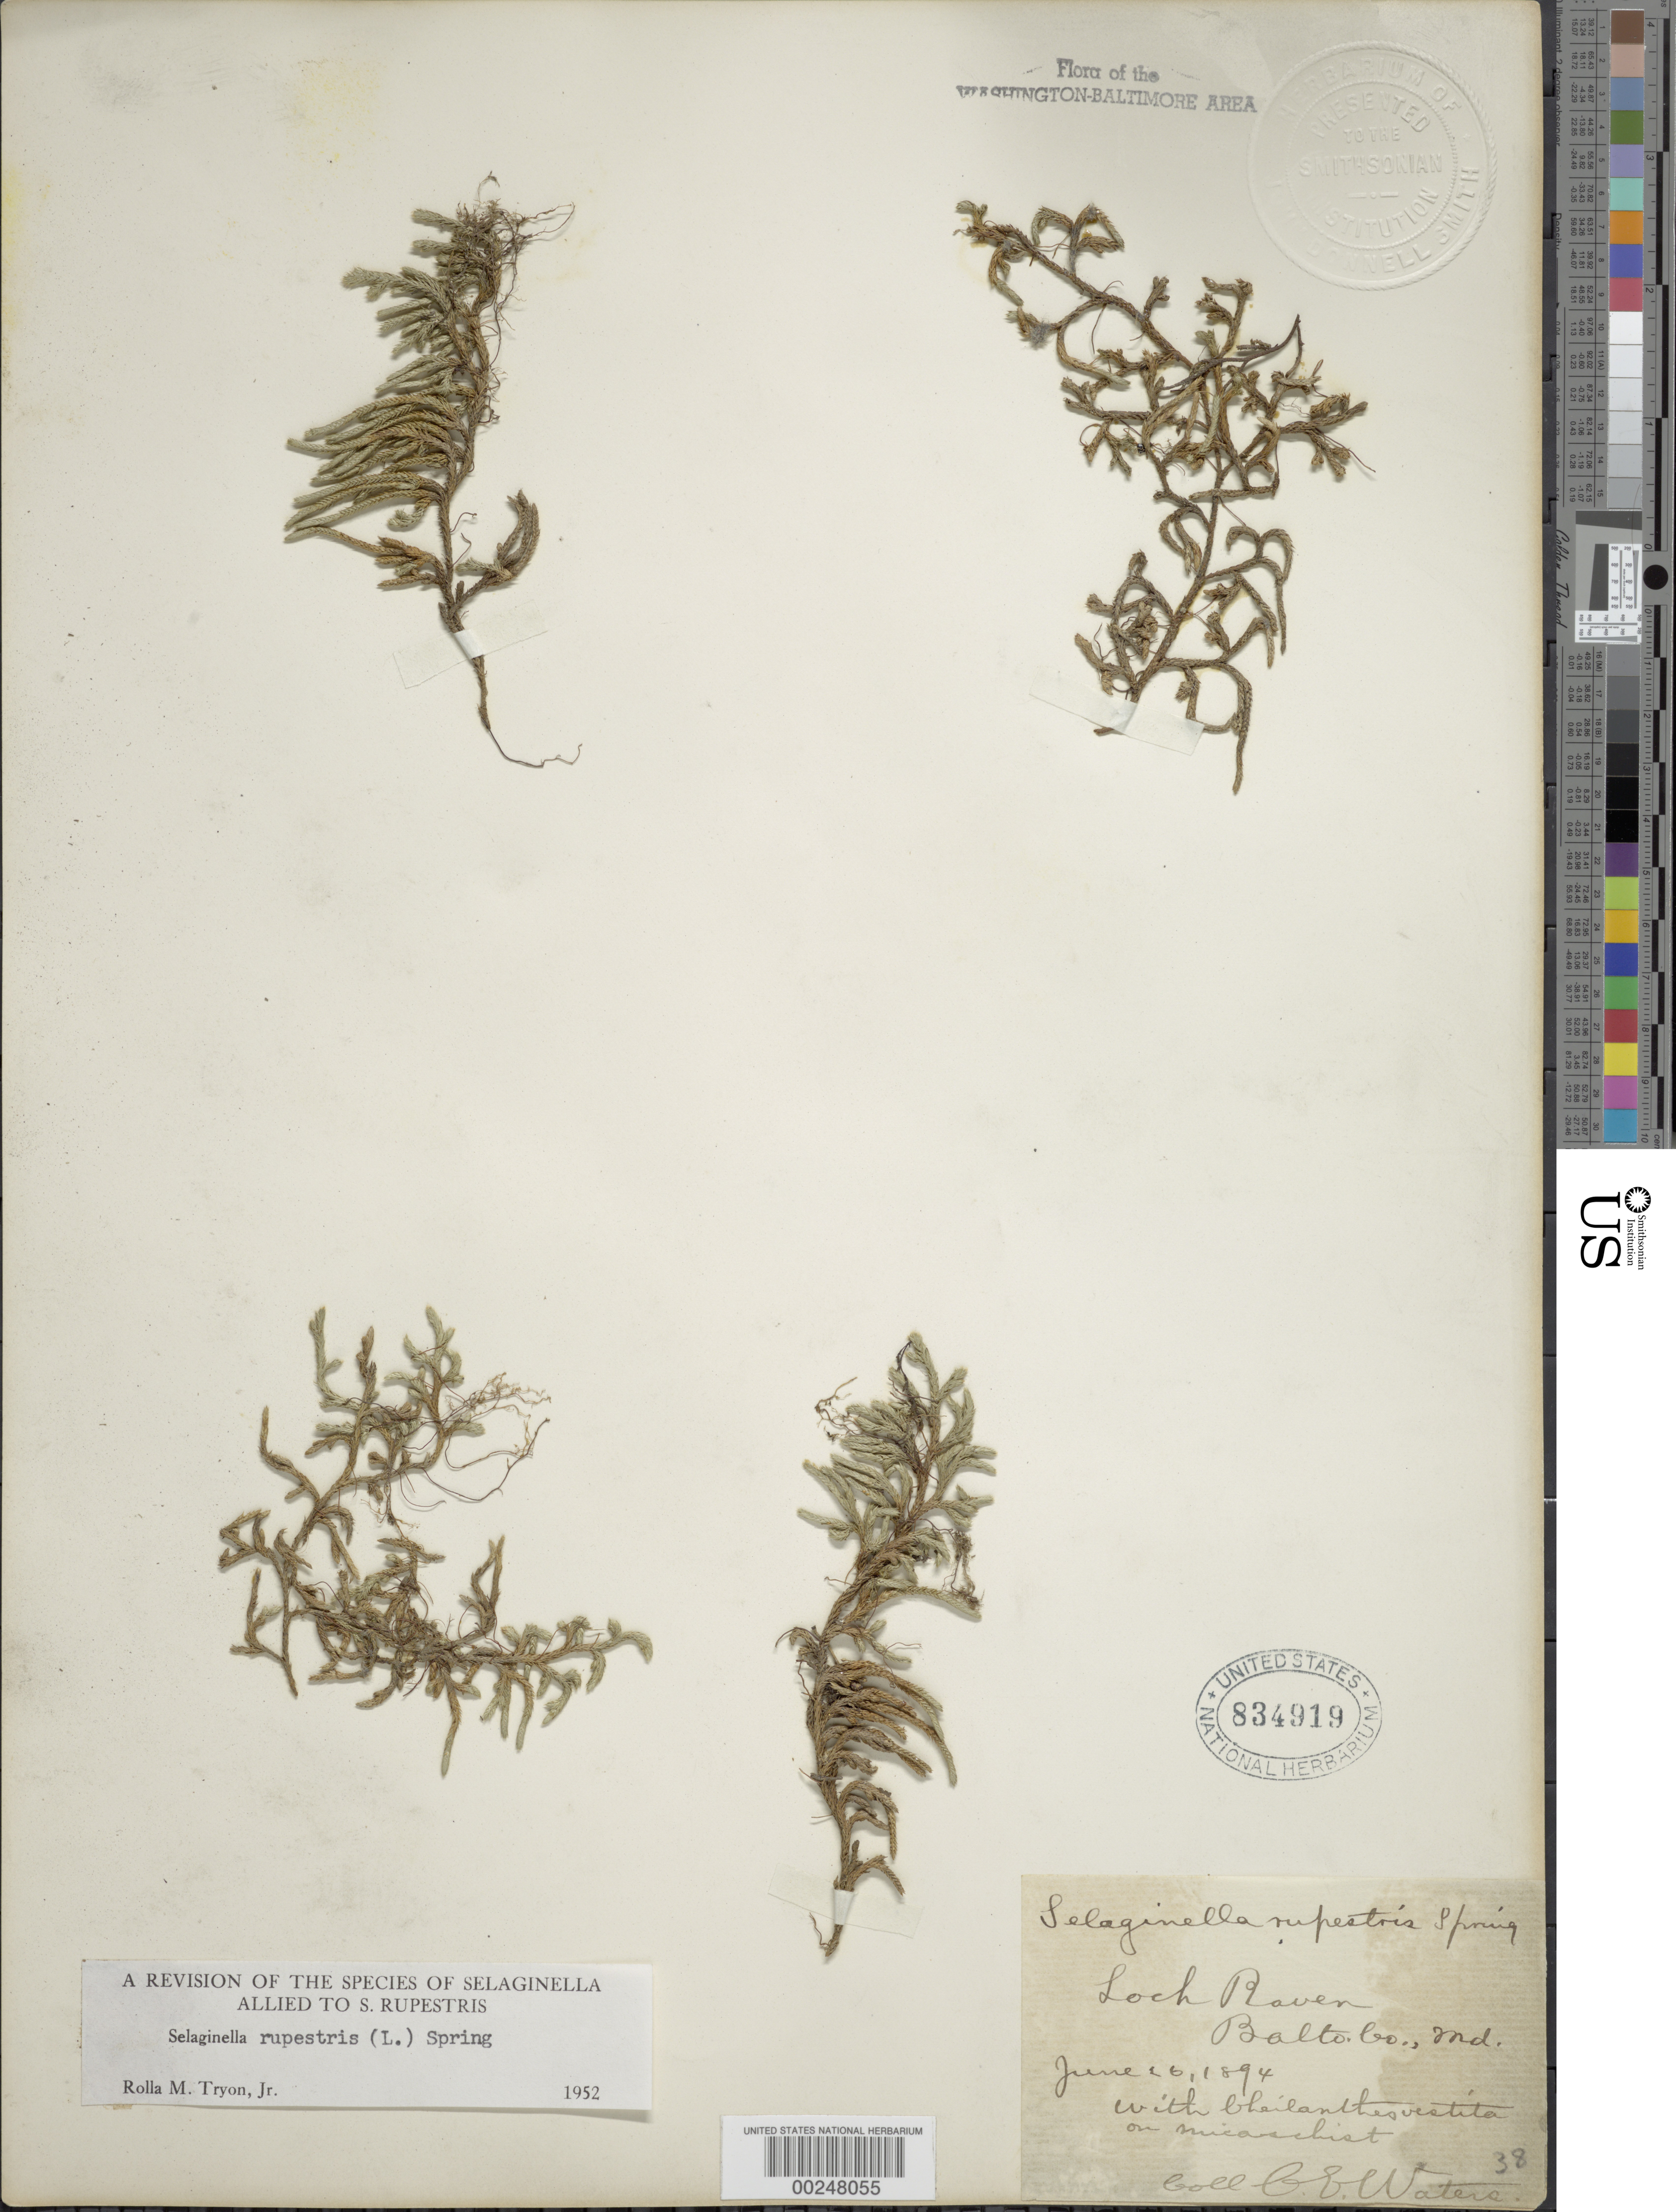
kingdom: Plantae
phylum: Tracheophyta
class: Lycopodiopsida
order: Selaginellales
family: Selaginellaceae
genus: Selaginella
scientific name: Selaginella rupestris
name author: (L.) Spring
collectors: C. Waters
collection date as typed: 26 Jun 1894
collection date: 1894-06-26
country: United States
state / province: Maryland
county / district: Baltimore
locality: Loch Raven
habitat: On micaschist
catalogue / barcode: US 834919